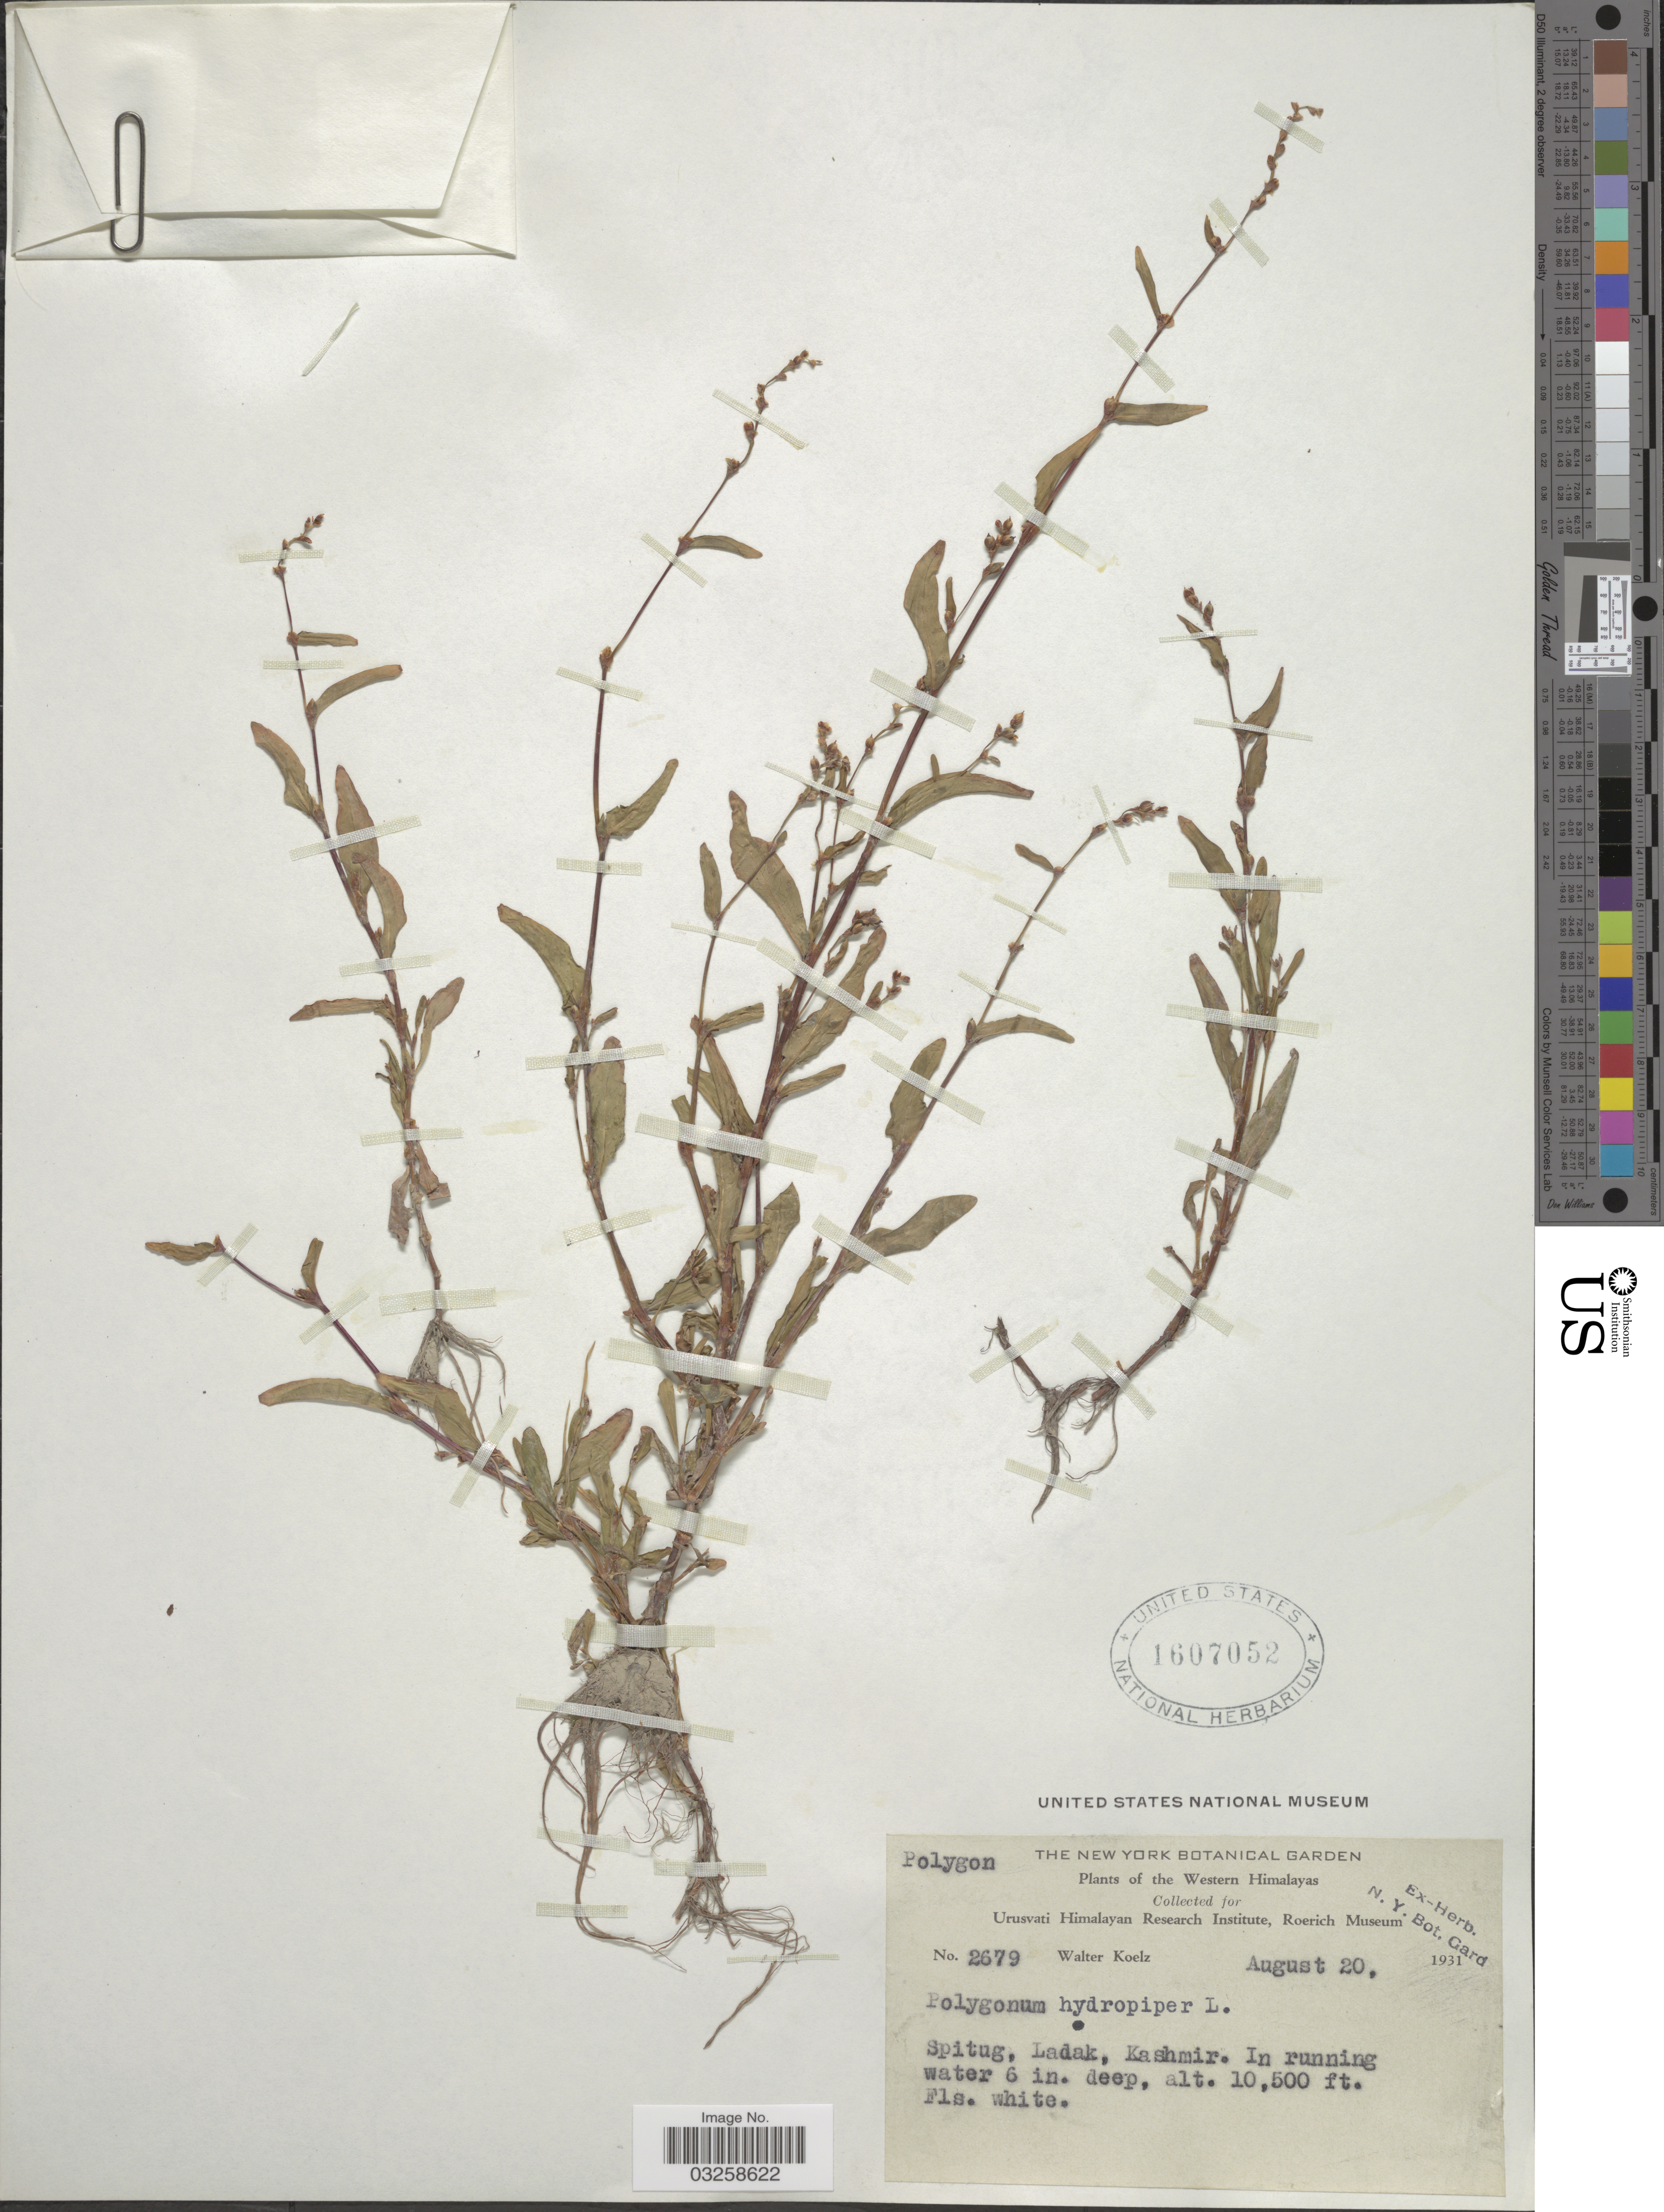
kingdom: Plantae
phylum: Tracheophyta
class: Magnoliopsida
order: Caryophyllales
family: Polygonaceae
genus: Polygonum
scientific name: Polygonum hydropiper var. hydropiper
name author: L.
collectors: W. N. Koelz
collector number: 2679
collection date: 1931-08-20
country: India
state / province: Ladakh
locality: Western Himalayas. Spitug, Ladak, Kashmir.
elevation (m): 3200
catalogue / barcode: US 1607052